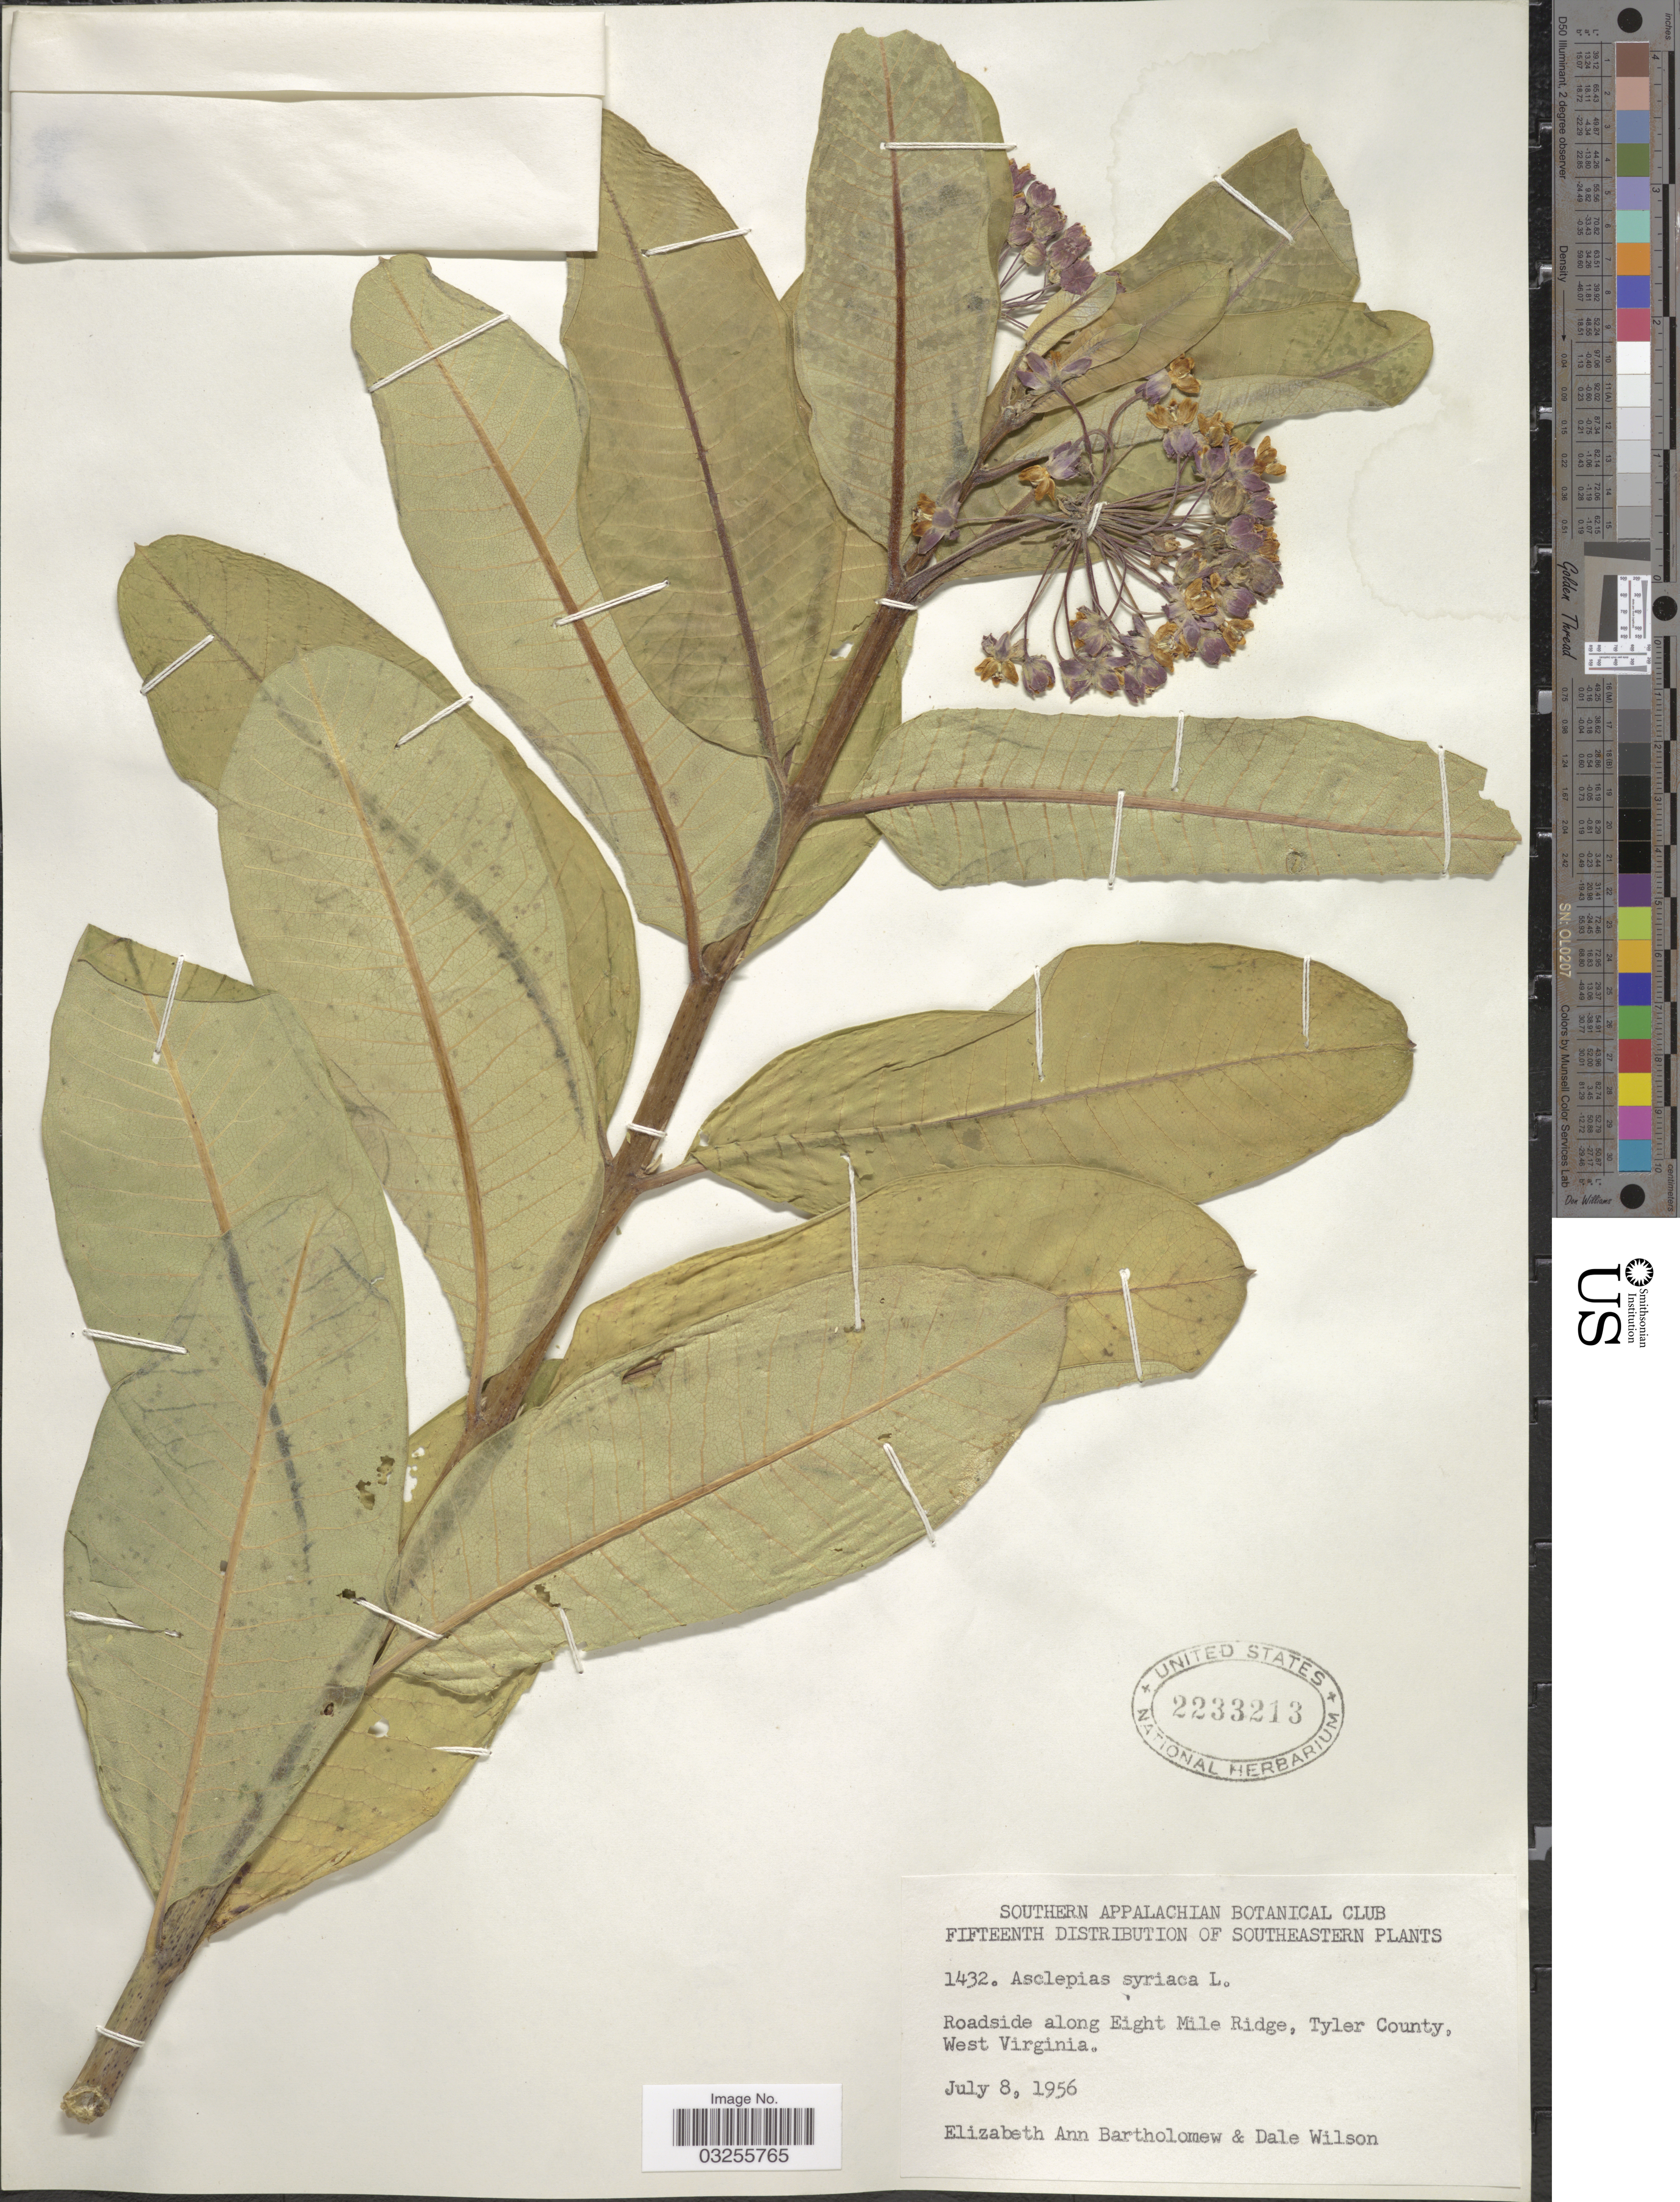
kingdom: Plantae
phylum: Tracheophyta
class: Magnoliopsida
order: Gentianales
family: Apocynaceae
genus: Asclepias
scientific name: Asclepias syriaca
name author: L.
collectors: E. Bartholomew & D. Wilson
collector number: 1432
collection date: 1956-07-08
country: United States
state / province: West Virginia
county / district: Tyler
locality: Southeastern. Roadside along Eight Mile Ridge, Tyler County.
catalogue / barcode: US 2233213